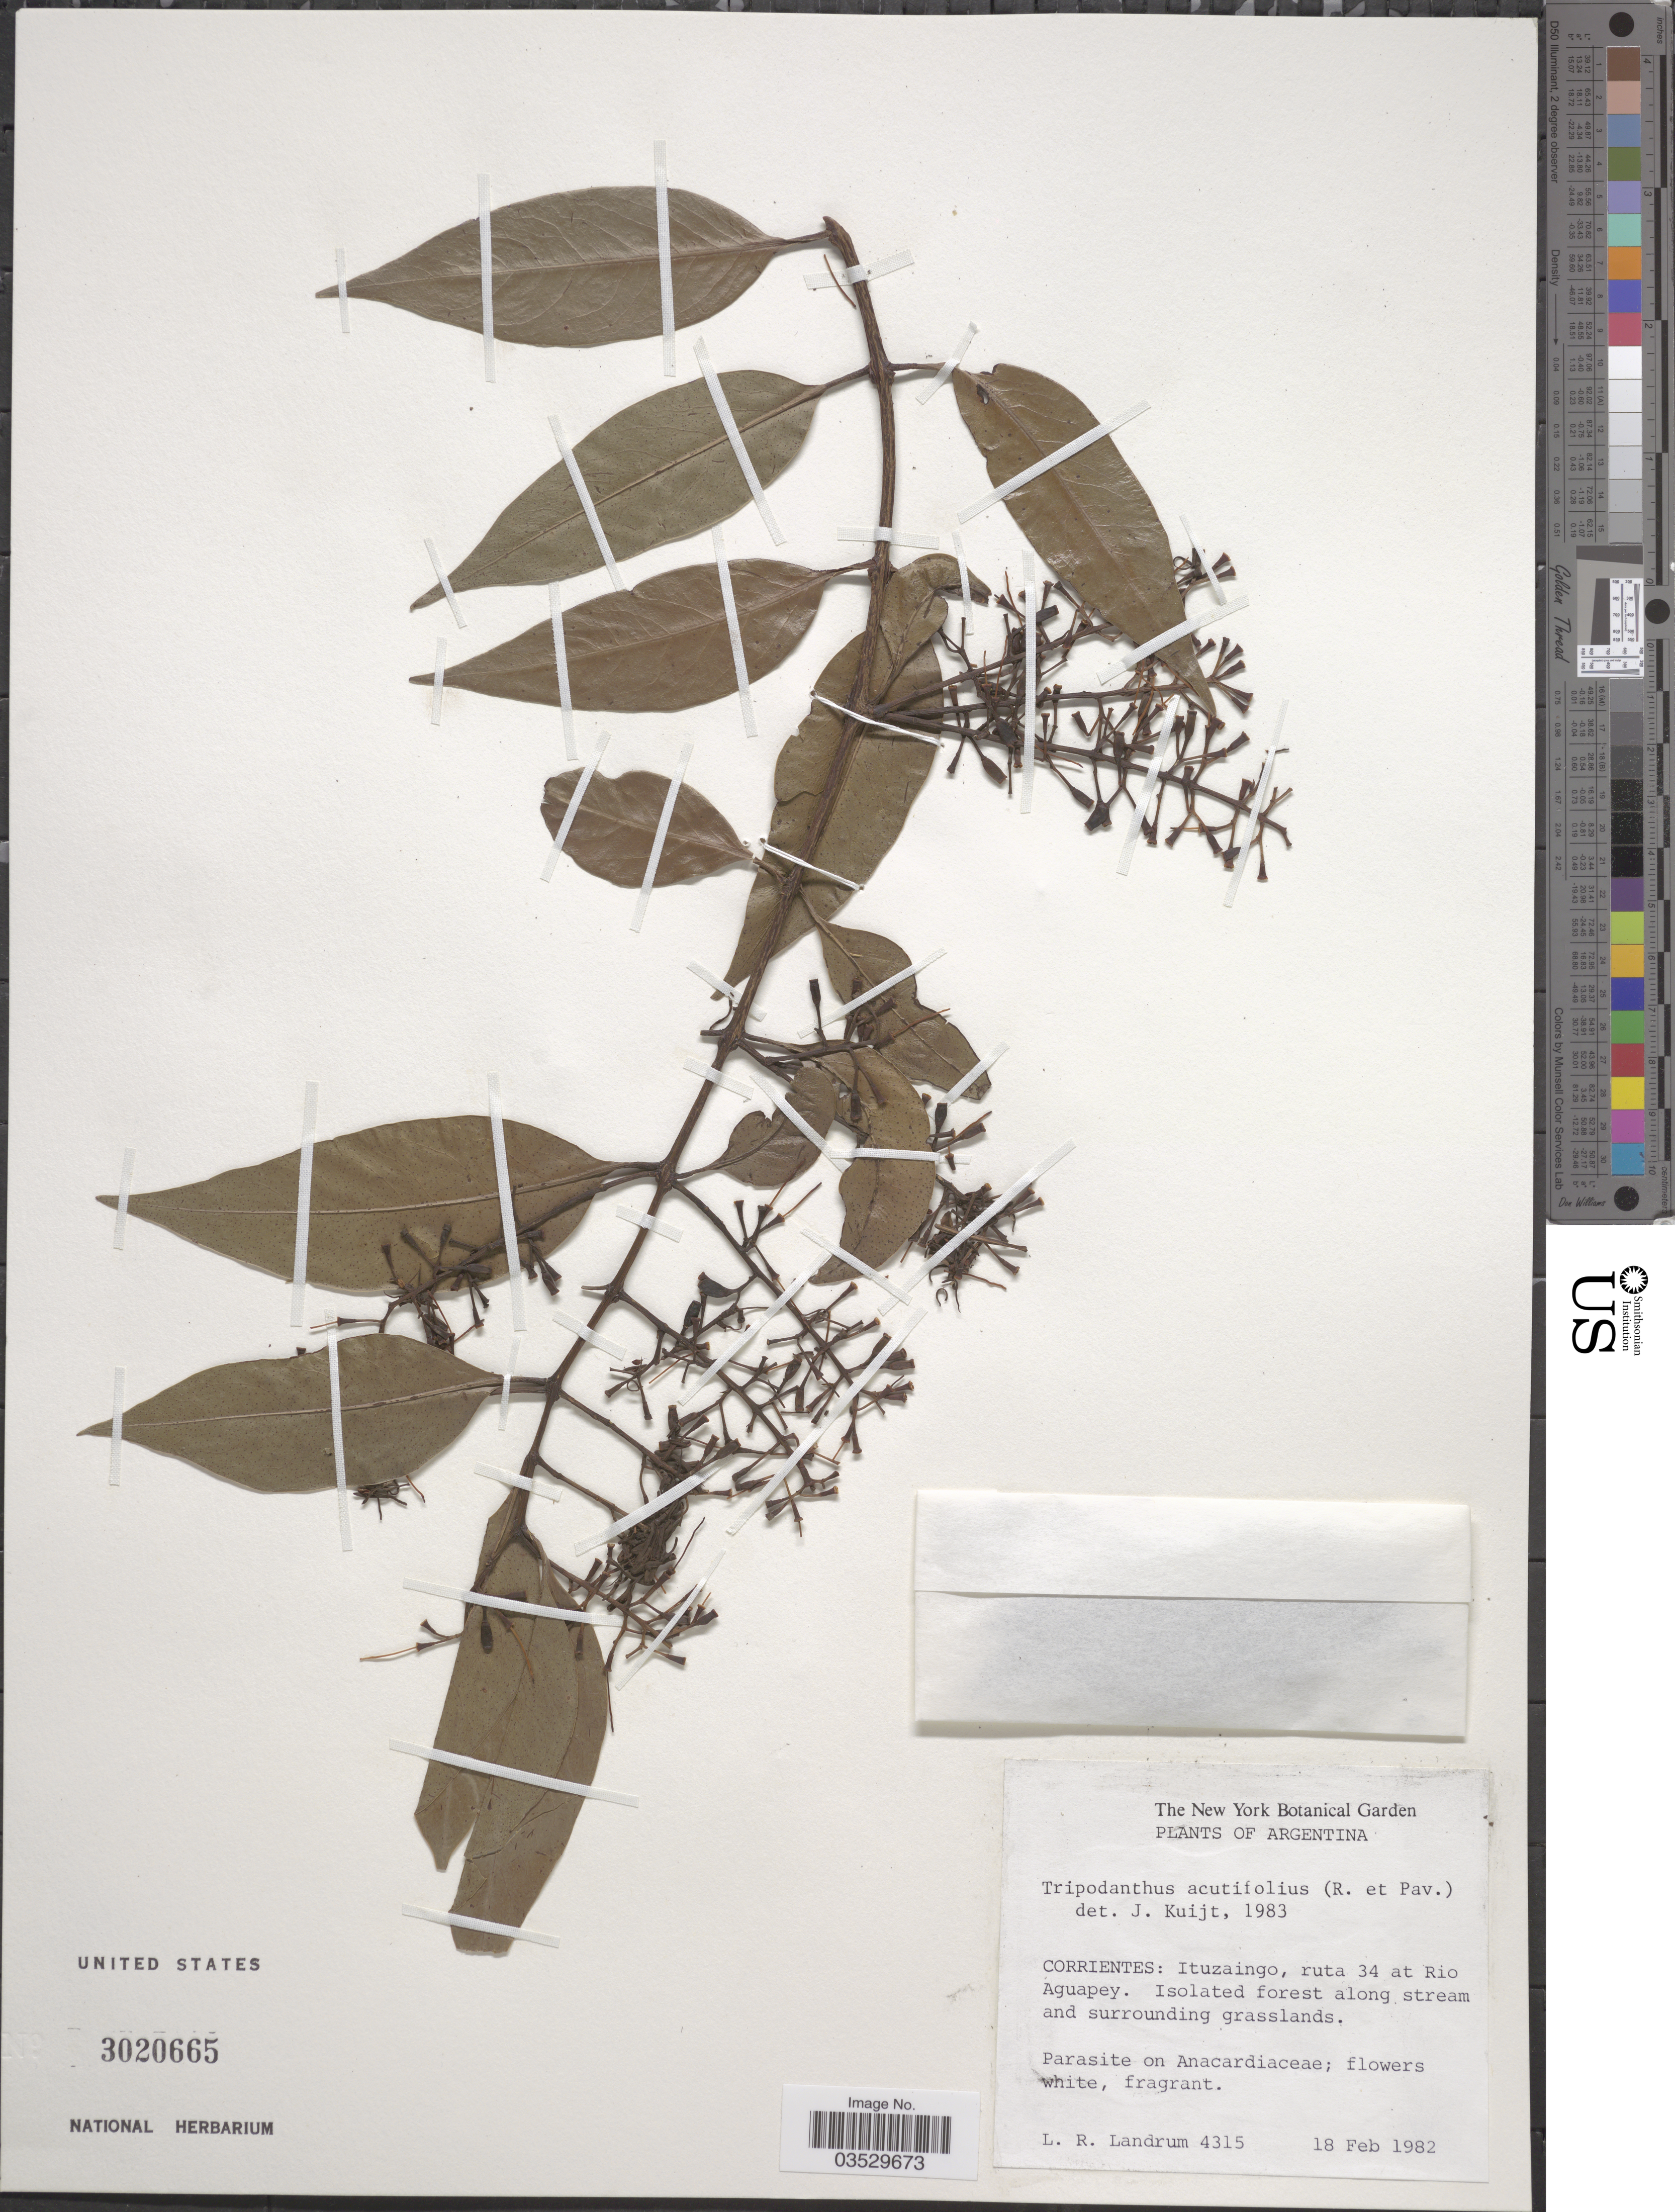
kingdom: Plantae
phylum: Tracheophyta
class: Magnoliopsida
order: Santalales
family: Loranthaceae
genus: Tripodanthus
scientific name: Tripodanthus acutifolius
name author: Tiegh.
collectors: L. R. Landrum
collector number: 4315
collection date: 1982-02-18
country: Argentina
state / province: Corrientes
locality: Ituzaingo, ruta 34 at Rio Aguapey.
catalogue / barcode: US 3020665